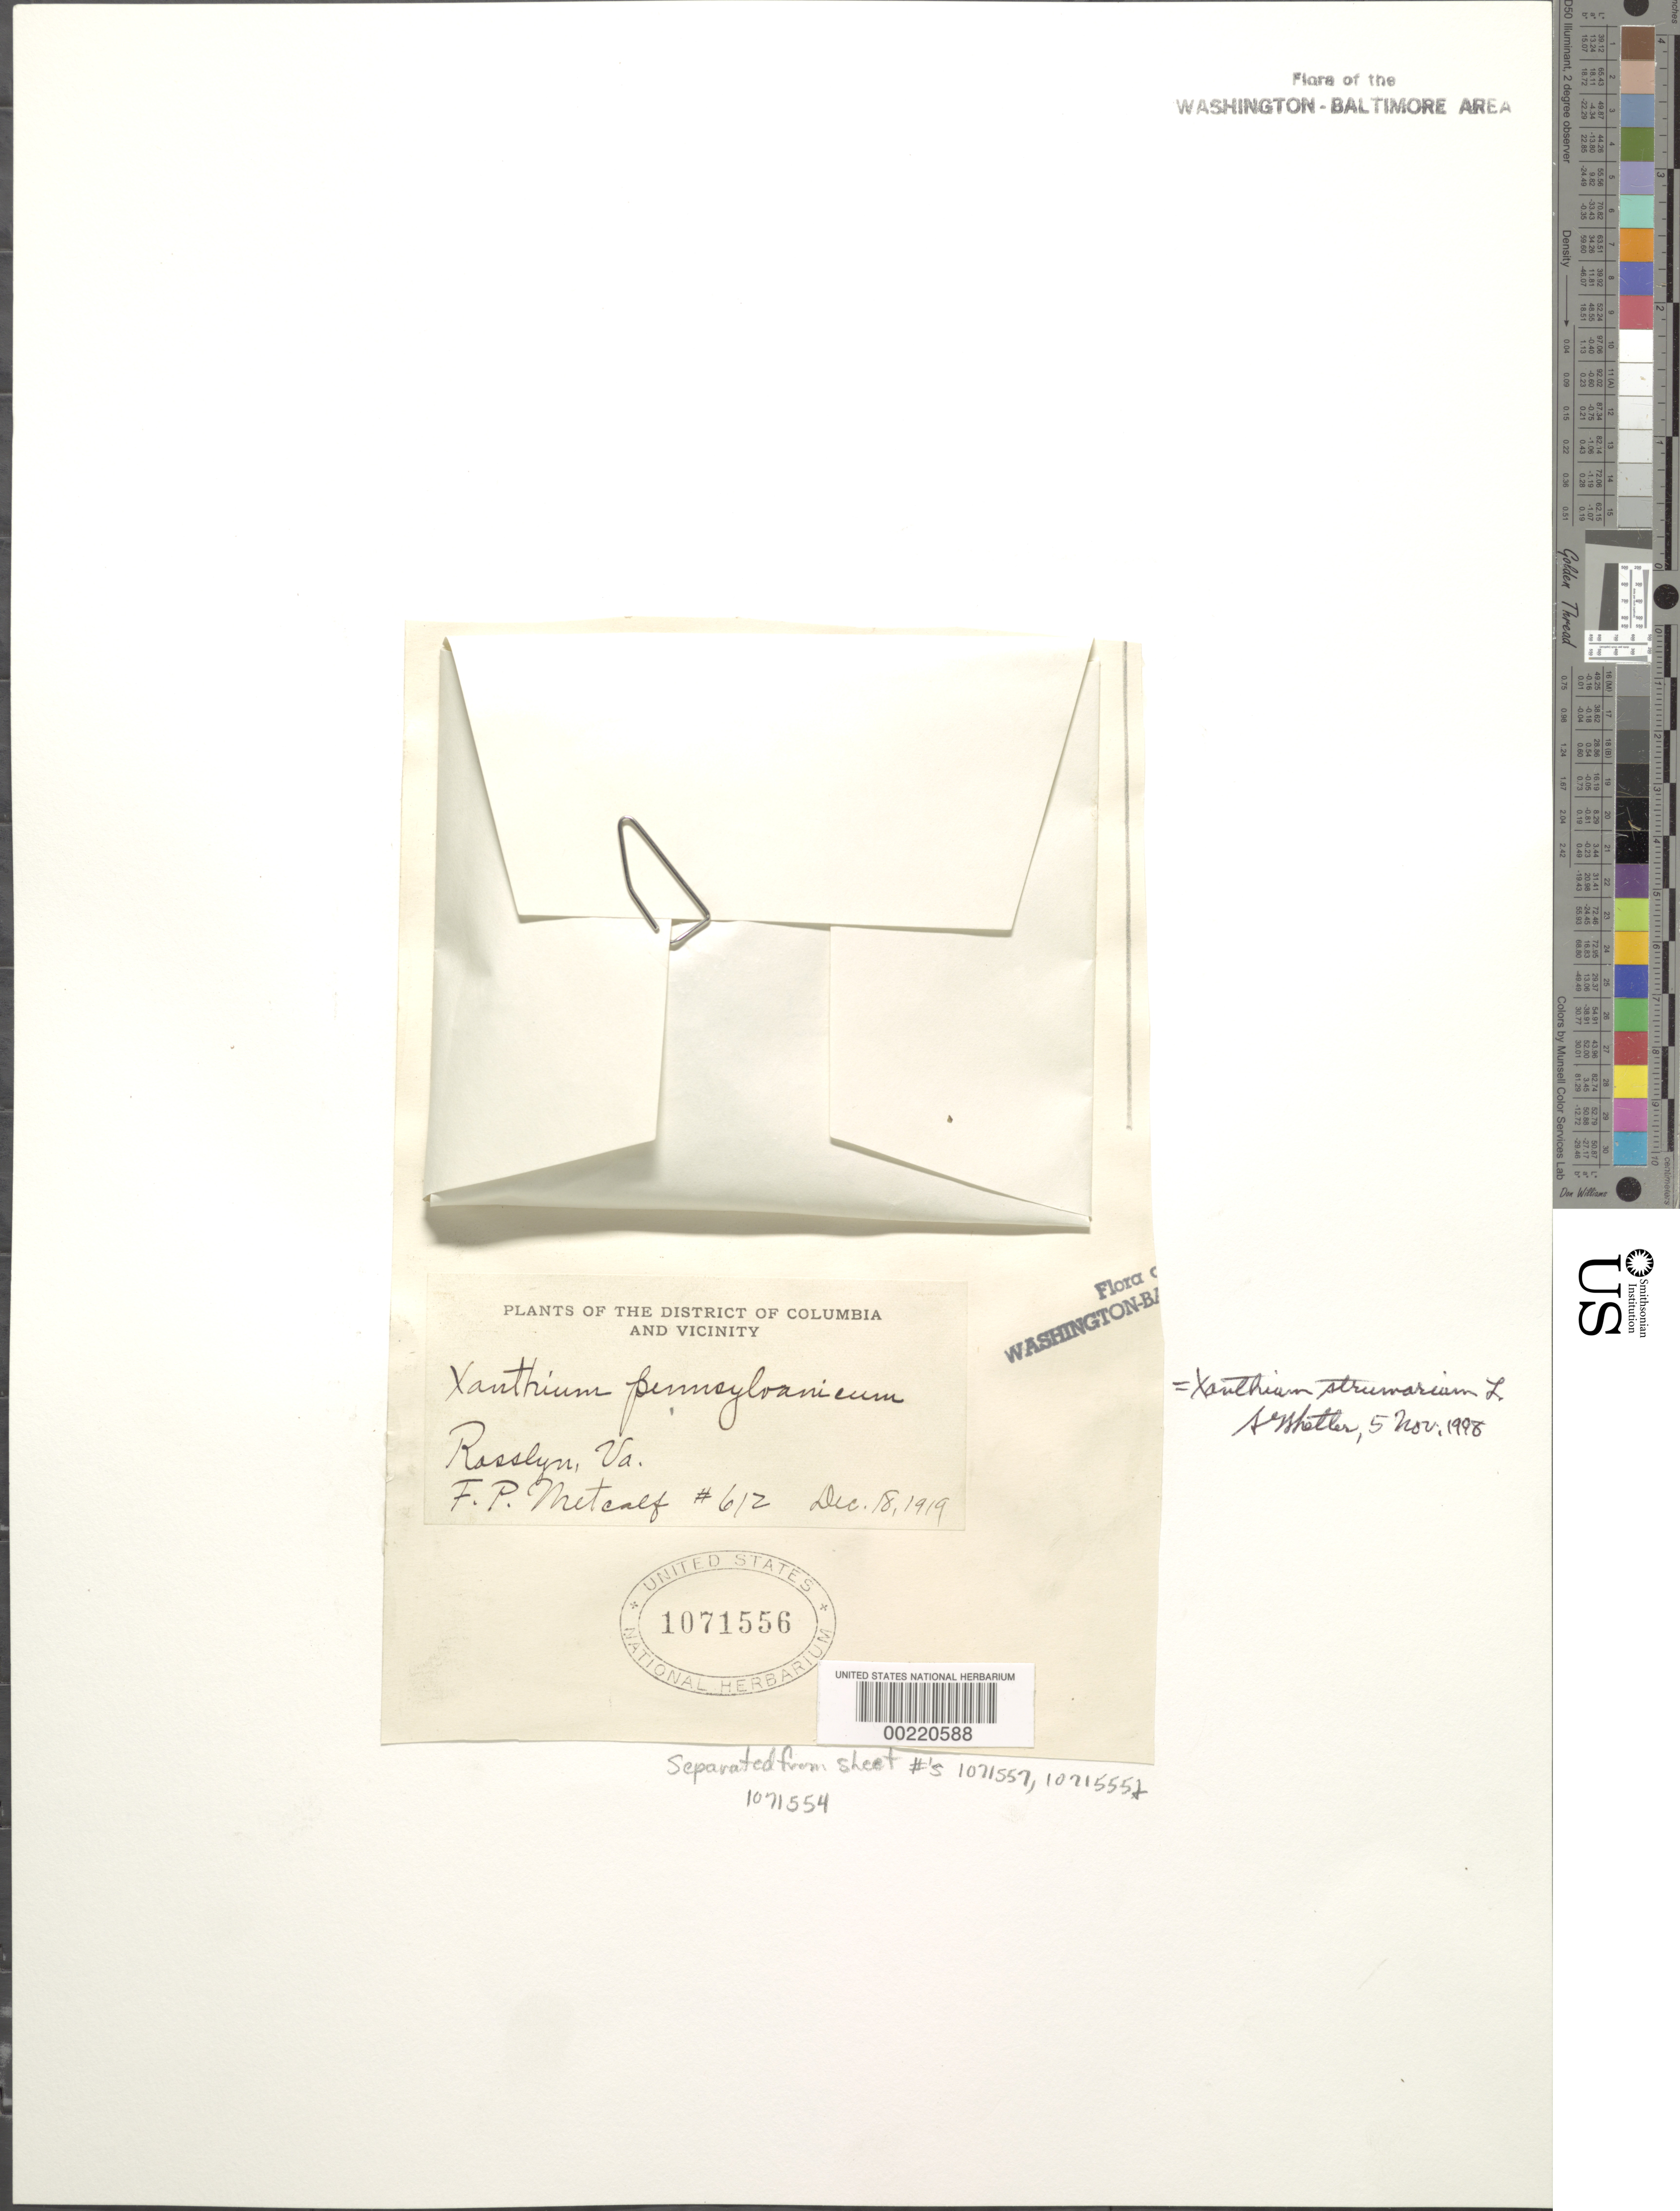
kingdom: Plantae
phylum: Tracheophyta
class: Magnoliopsida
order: Asterales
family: Asteraceae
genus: Xanthium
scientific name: Xanthium strumarium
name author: L.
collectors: F. P. Metcalf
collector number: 612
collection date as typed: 18 Dec 1919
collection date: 1919-12-18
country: United States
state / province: Virginia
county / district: Arlington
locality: Rosslyn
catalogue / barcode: US 1071556